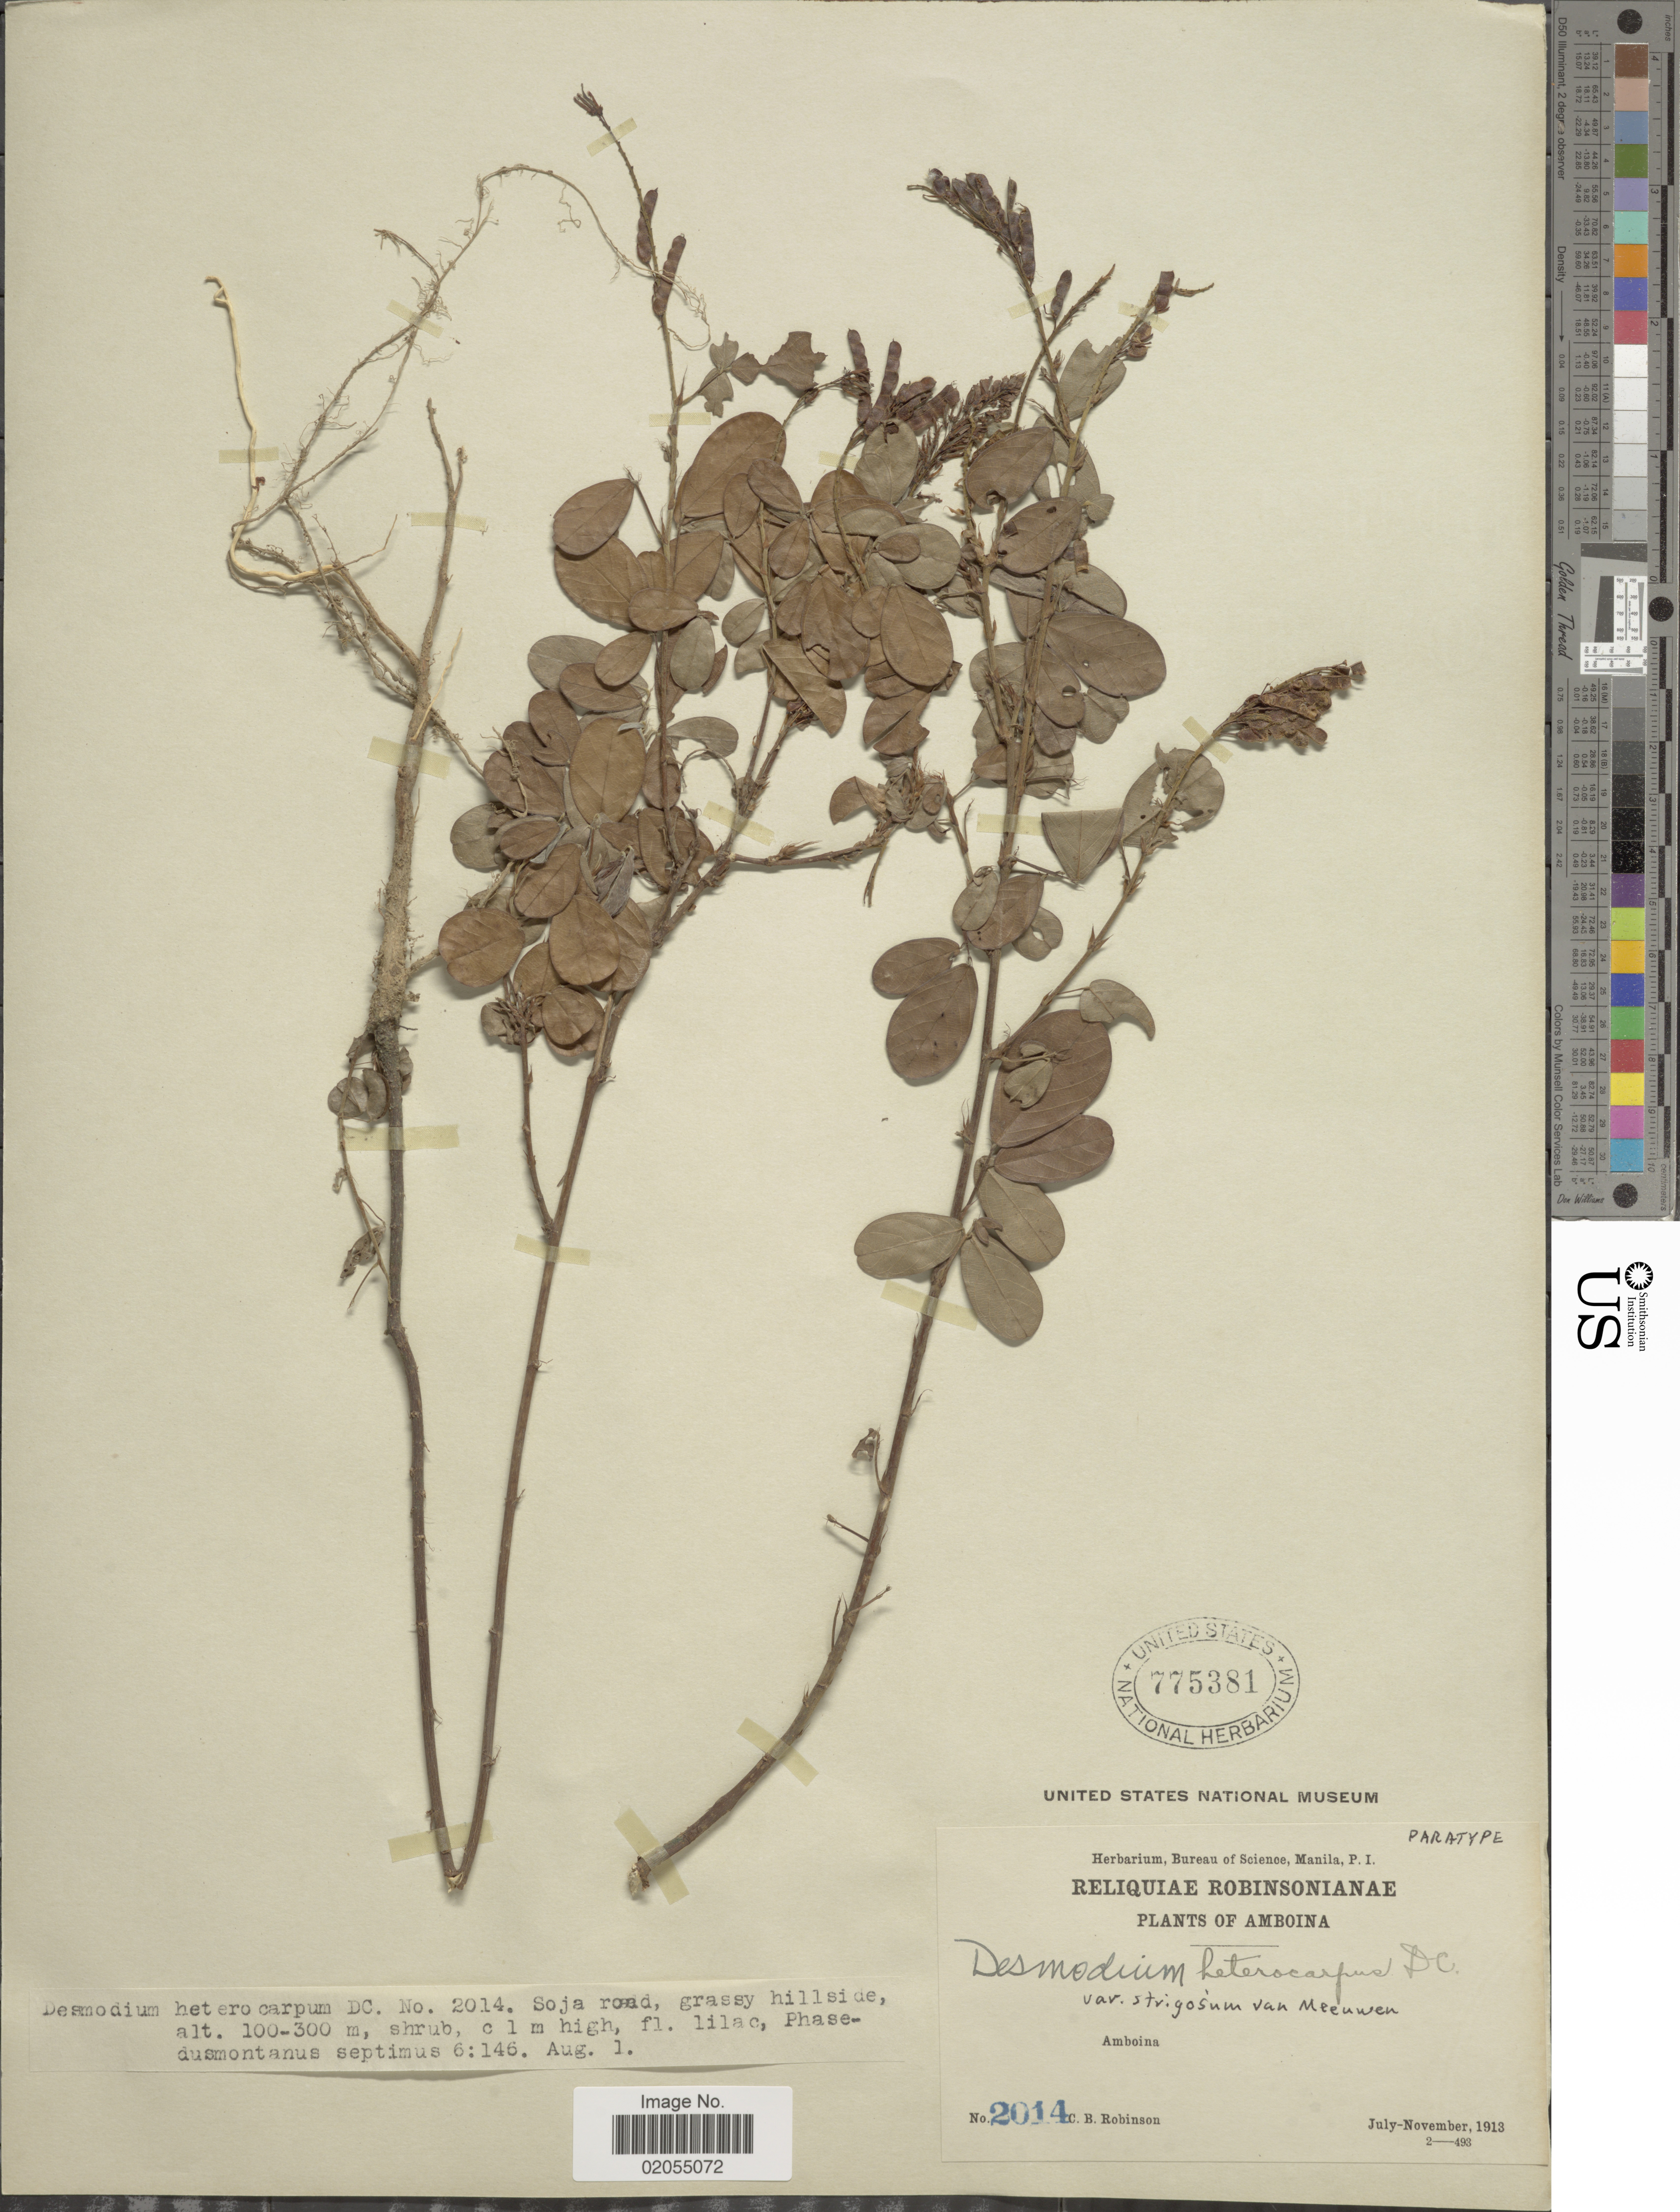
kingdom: Plantae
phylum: Tracheophyta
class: Magnoliopsida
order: Fabales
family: Fabaceae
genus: Grona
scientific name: Grona heterocarpos var. strigosa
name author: (Meeuwen) H. Ohashi & K. Ohashi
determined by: Strong, Mark T., (BOT), Smithsonian Institution - National Museum of Natural History (UNITED STATES)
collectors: C. Robinson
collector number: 2014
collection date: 1913-08-01/1913-11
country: Indonesia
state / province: Maluku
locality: Amboina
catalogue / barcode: US 775381